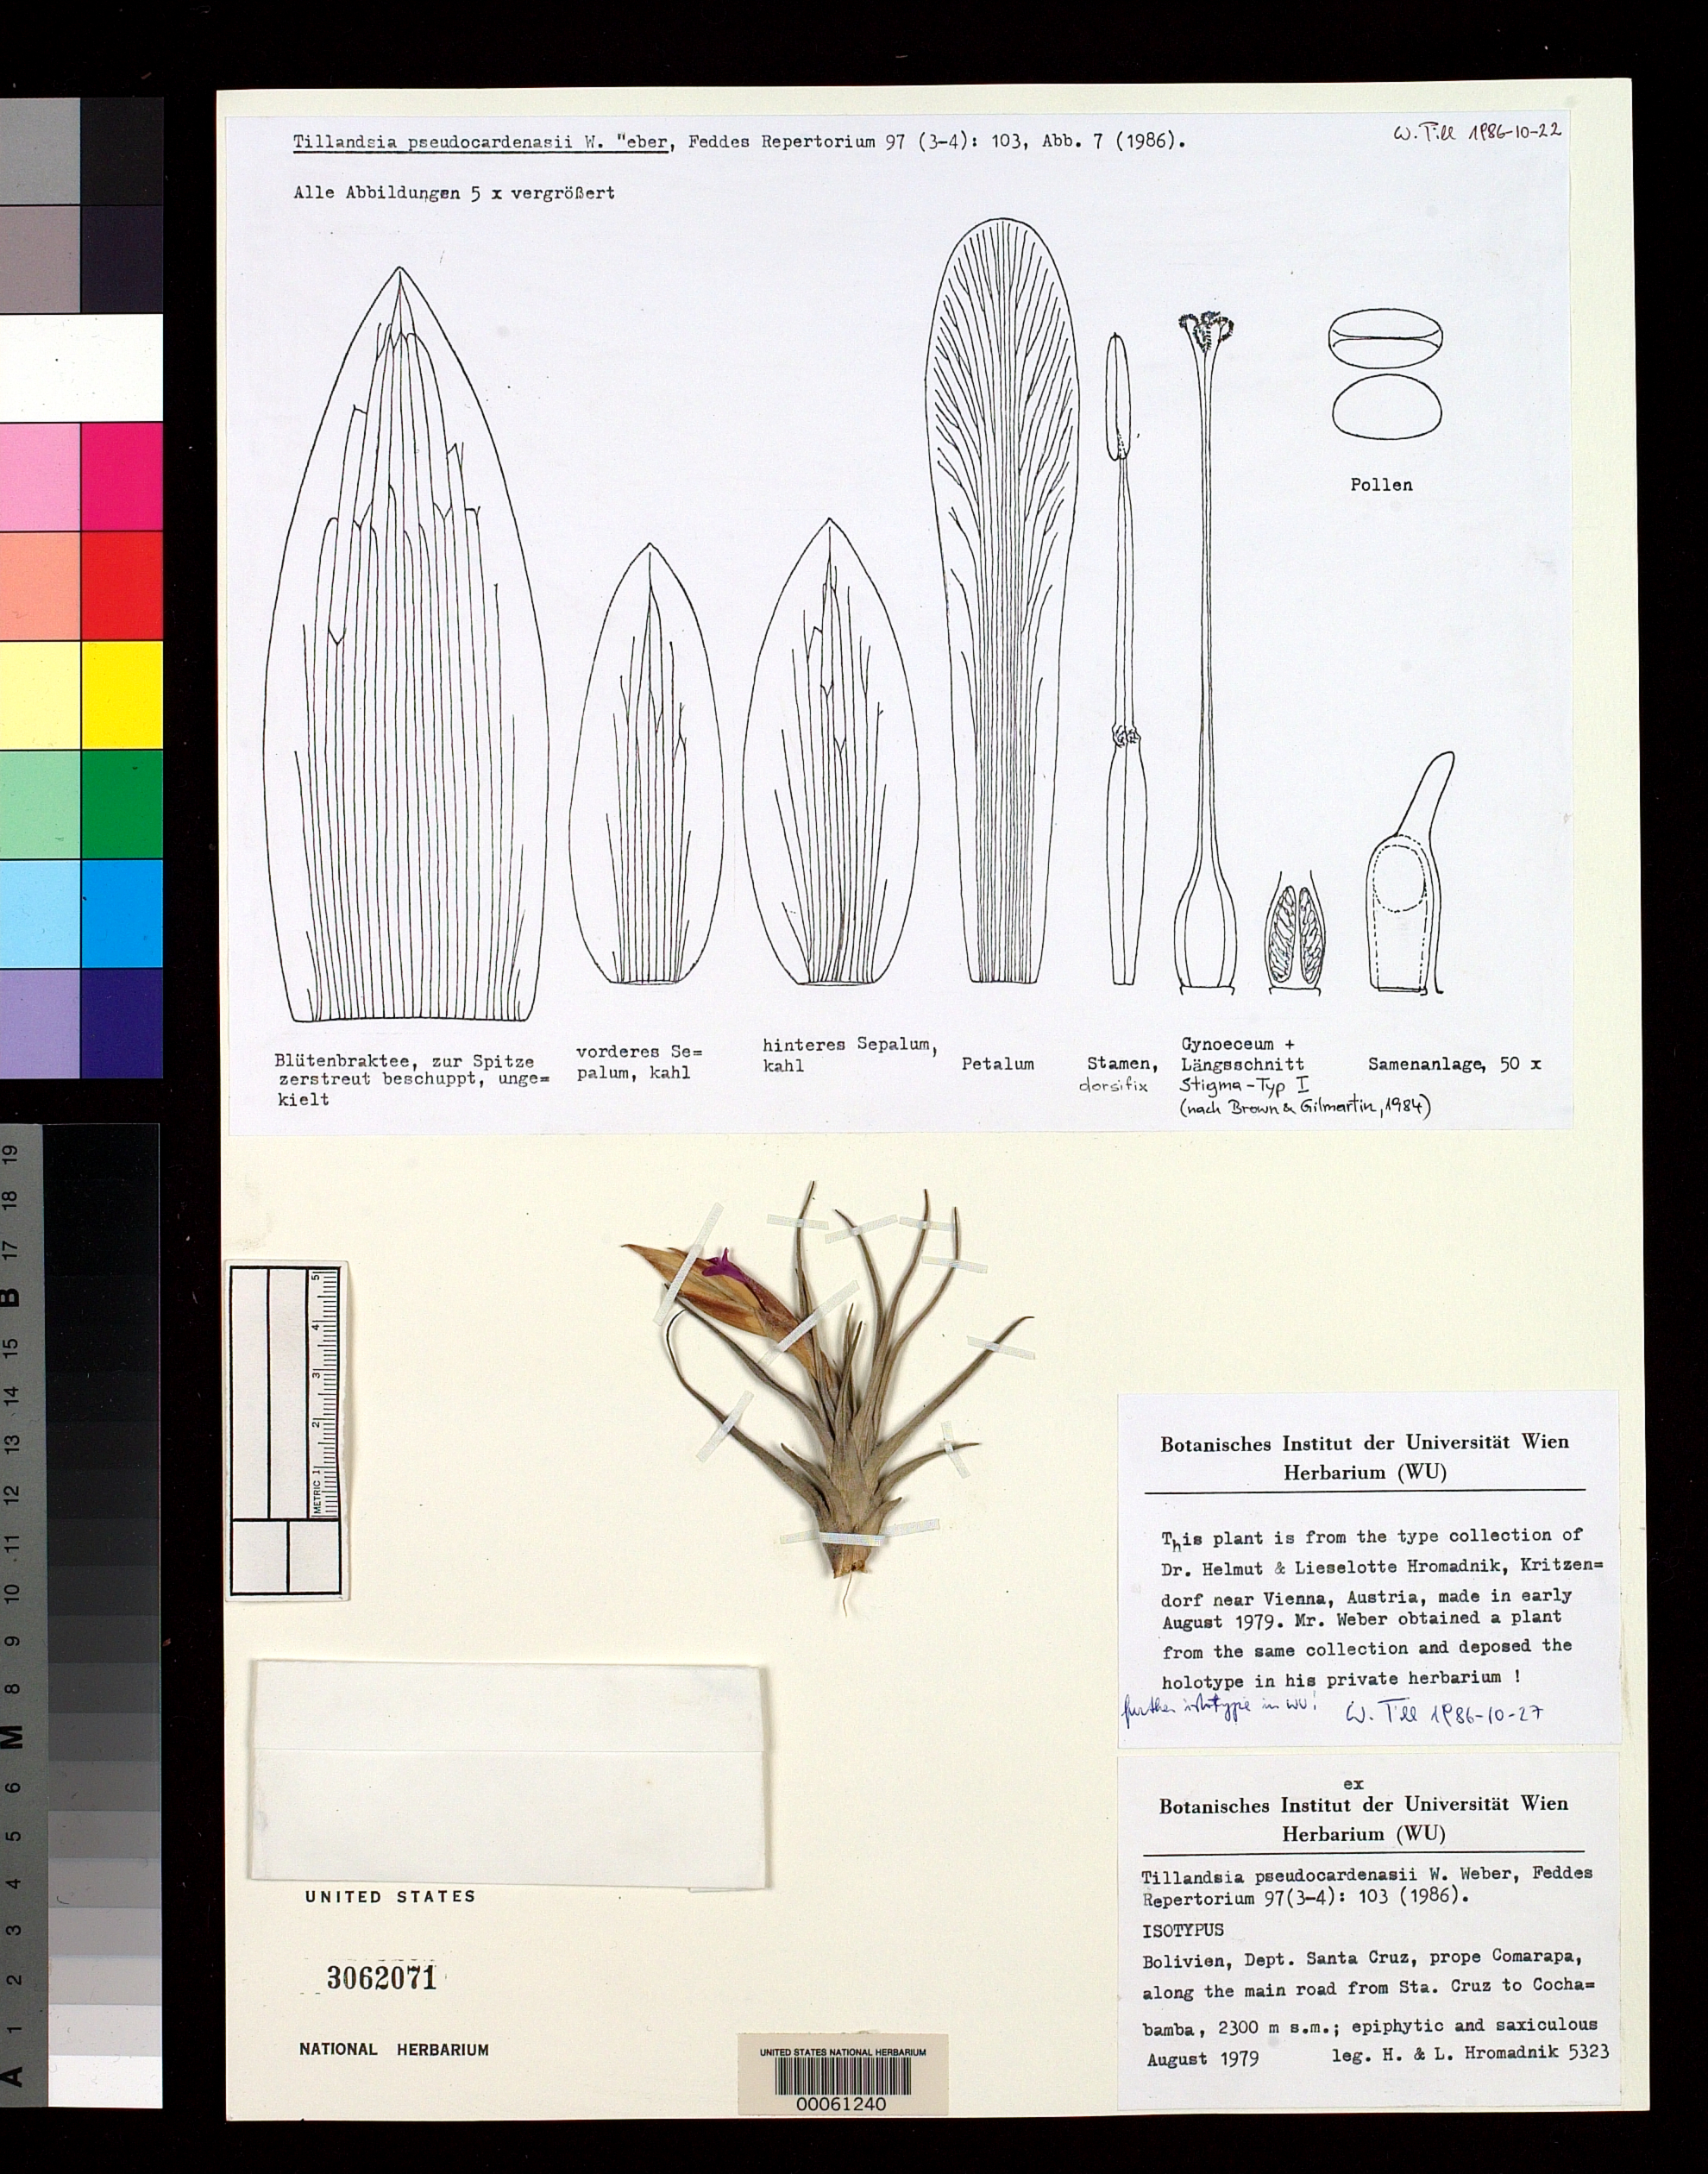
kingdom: Plantae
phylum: Tracheophyta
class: Liliopsida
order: Poales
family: Bromeliaceae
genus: Tillandsia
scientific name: Tillandsia pseudocardenasii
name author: W. Weber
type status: Isotype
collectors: H. Hromadnik & L. Hromadnik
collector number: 5323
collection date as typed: Aug 1979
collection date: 1979-08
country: Bolivia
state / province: Santa Cruz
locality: Near Comarapa, along main road from Sta. Cruz to Cochabamba.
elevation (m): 2300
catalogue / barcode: US 3062071